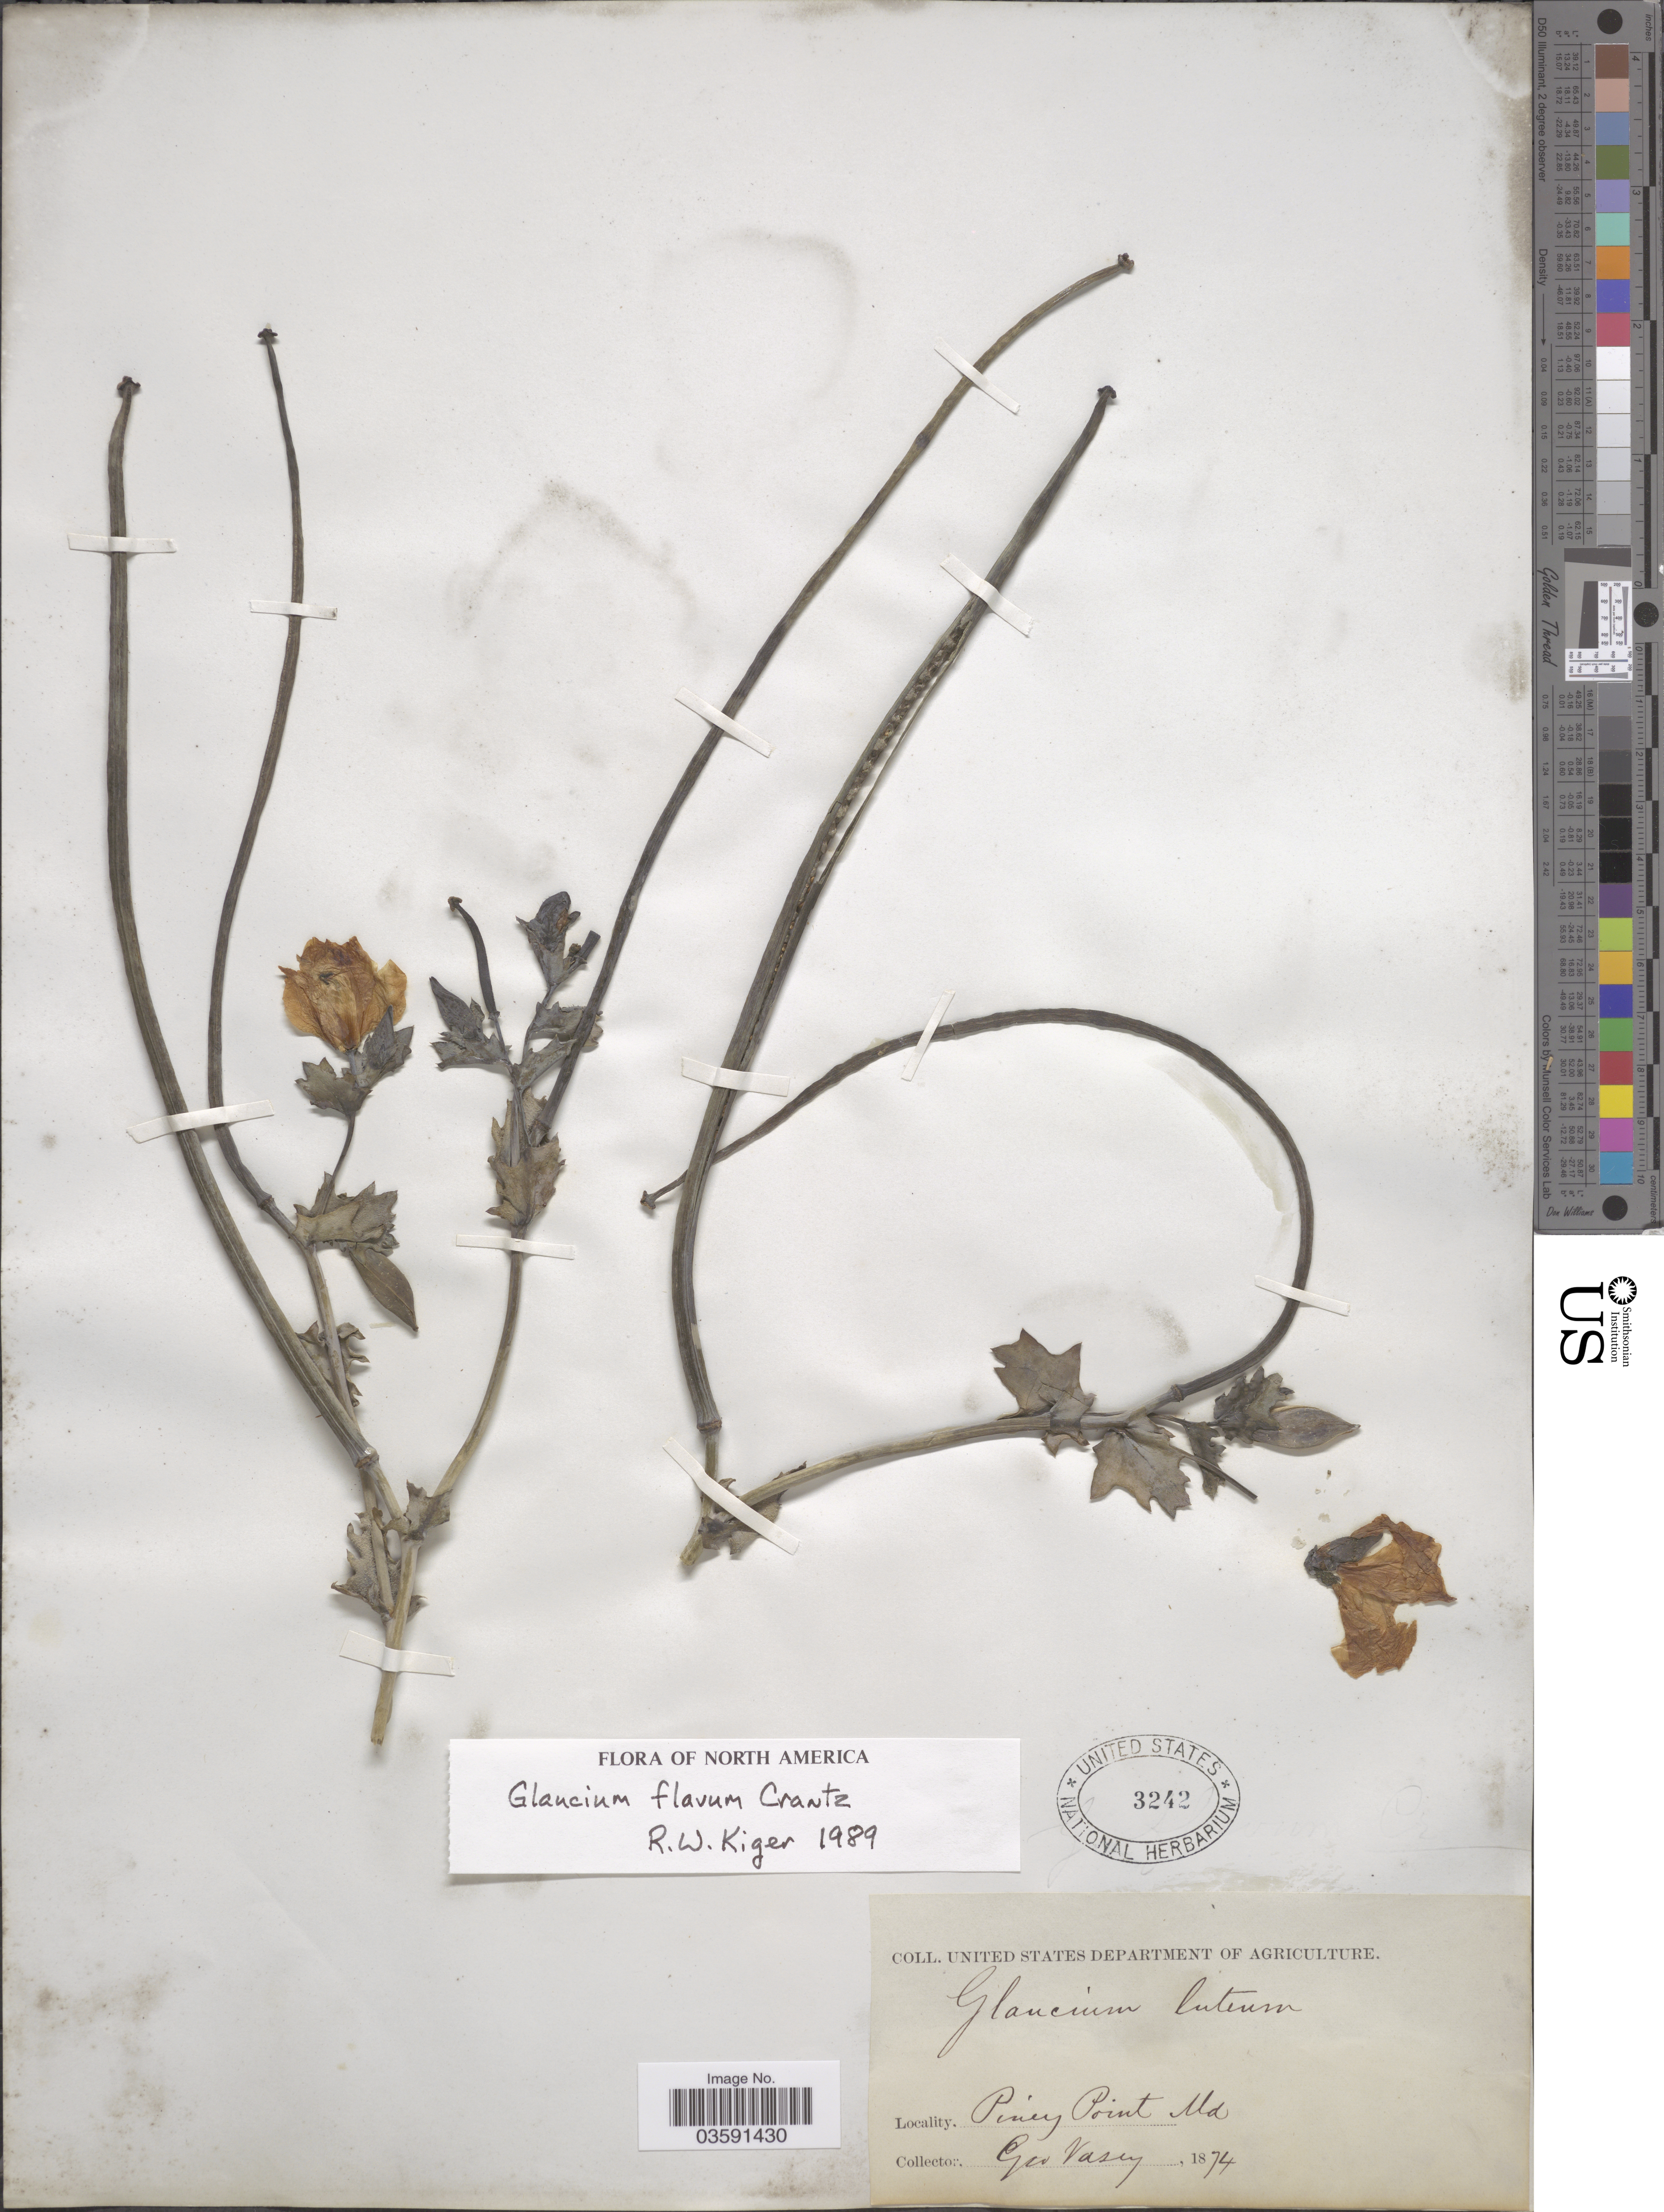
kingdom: Plantae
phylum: Tracheophyta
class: Magnoliopsida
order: Ranunculales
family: Papaveraceae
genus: Glaucium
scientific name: Glaucium flavum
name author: Crantz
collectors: G. R. Vasey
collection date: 1874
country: United States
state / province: Maryland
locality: Piney Point.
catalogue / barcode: US 3242